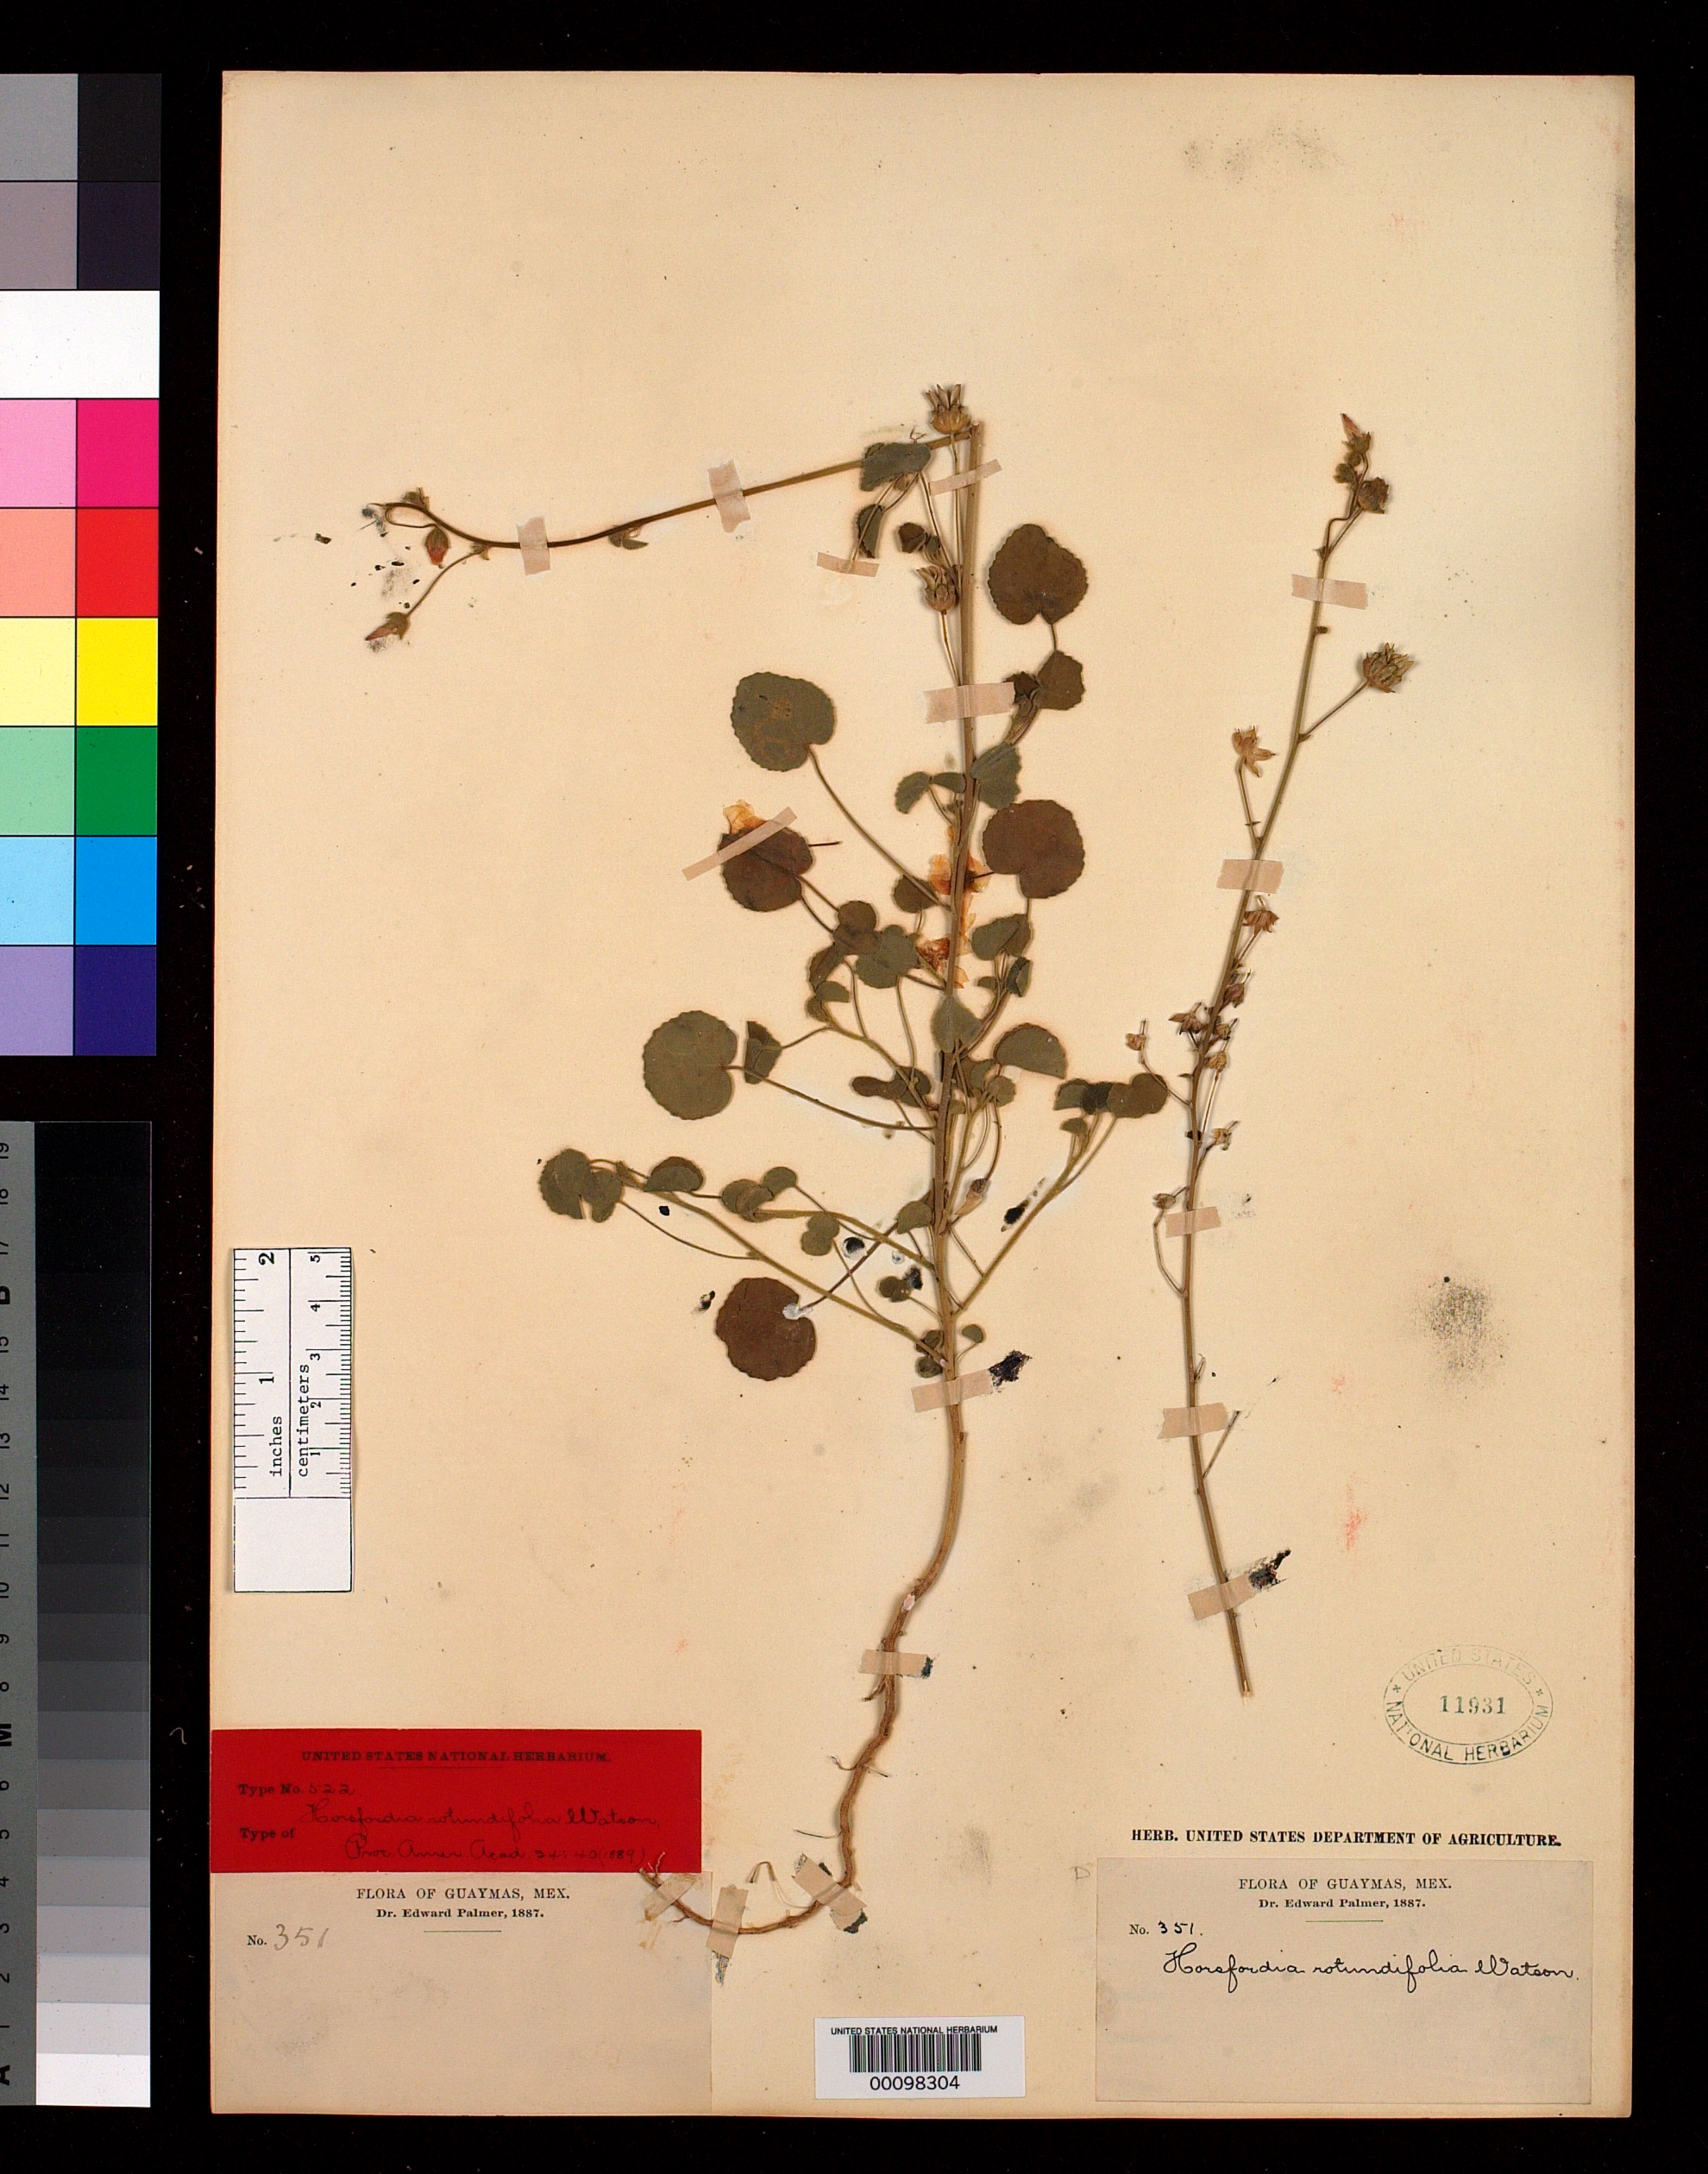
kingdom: Plantae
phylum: Tracheophyta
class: Magnoliopsida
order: Malvales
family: Malvaceae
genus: Horsfordia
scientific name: Horsfordia rotundifolia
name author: S. Watson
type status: Isotype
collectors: E. Palmer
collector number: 351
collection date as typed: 1887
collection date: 1887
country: Mexico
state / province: Sonora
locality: Island in Guaymas Harbor.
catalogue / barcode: US 11931